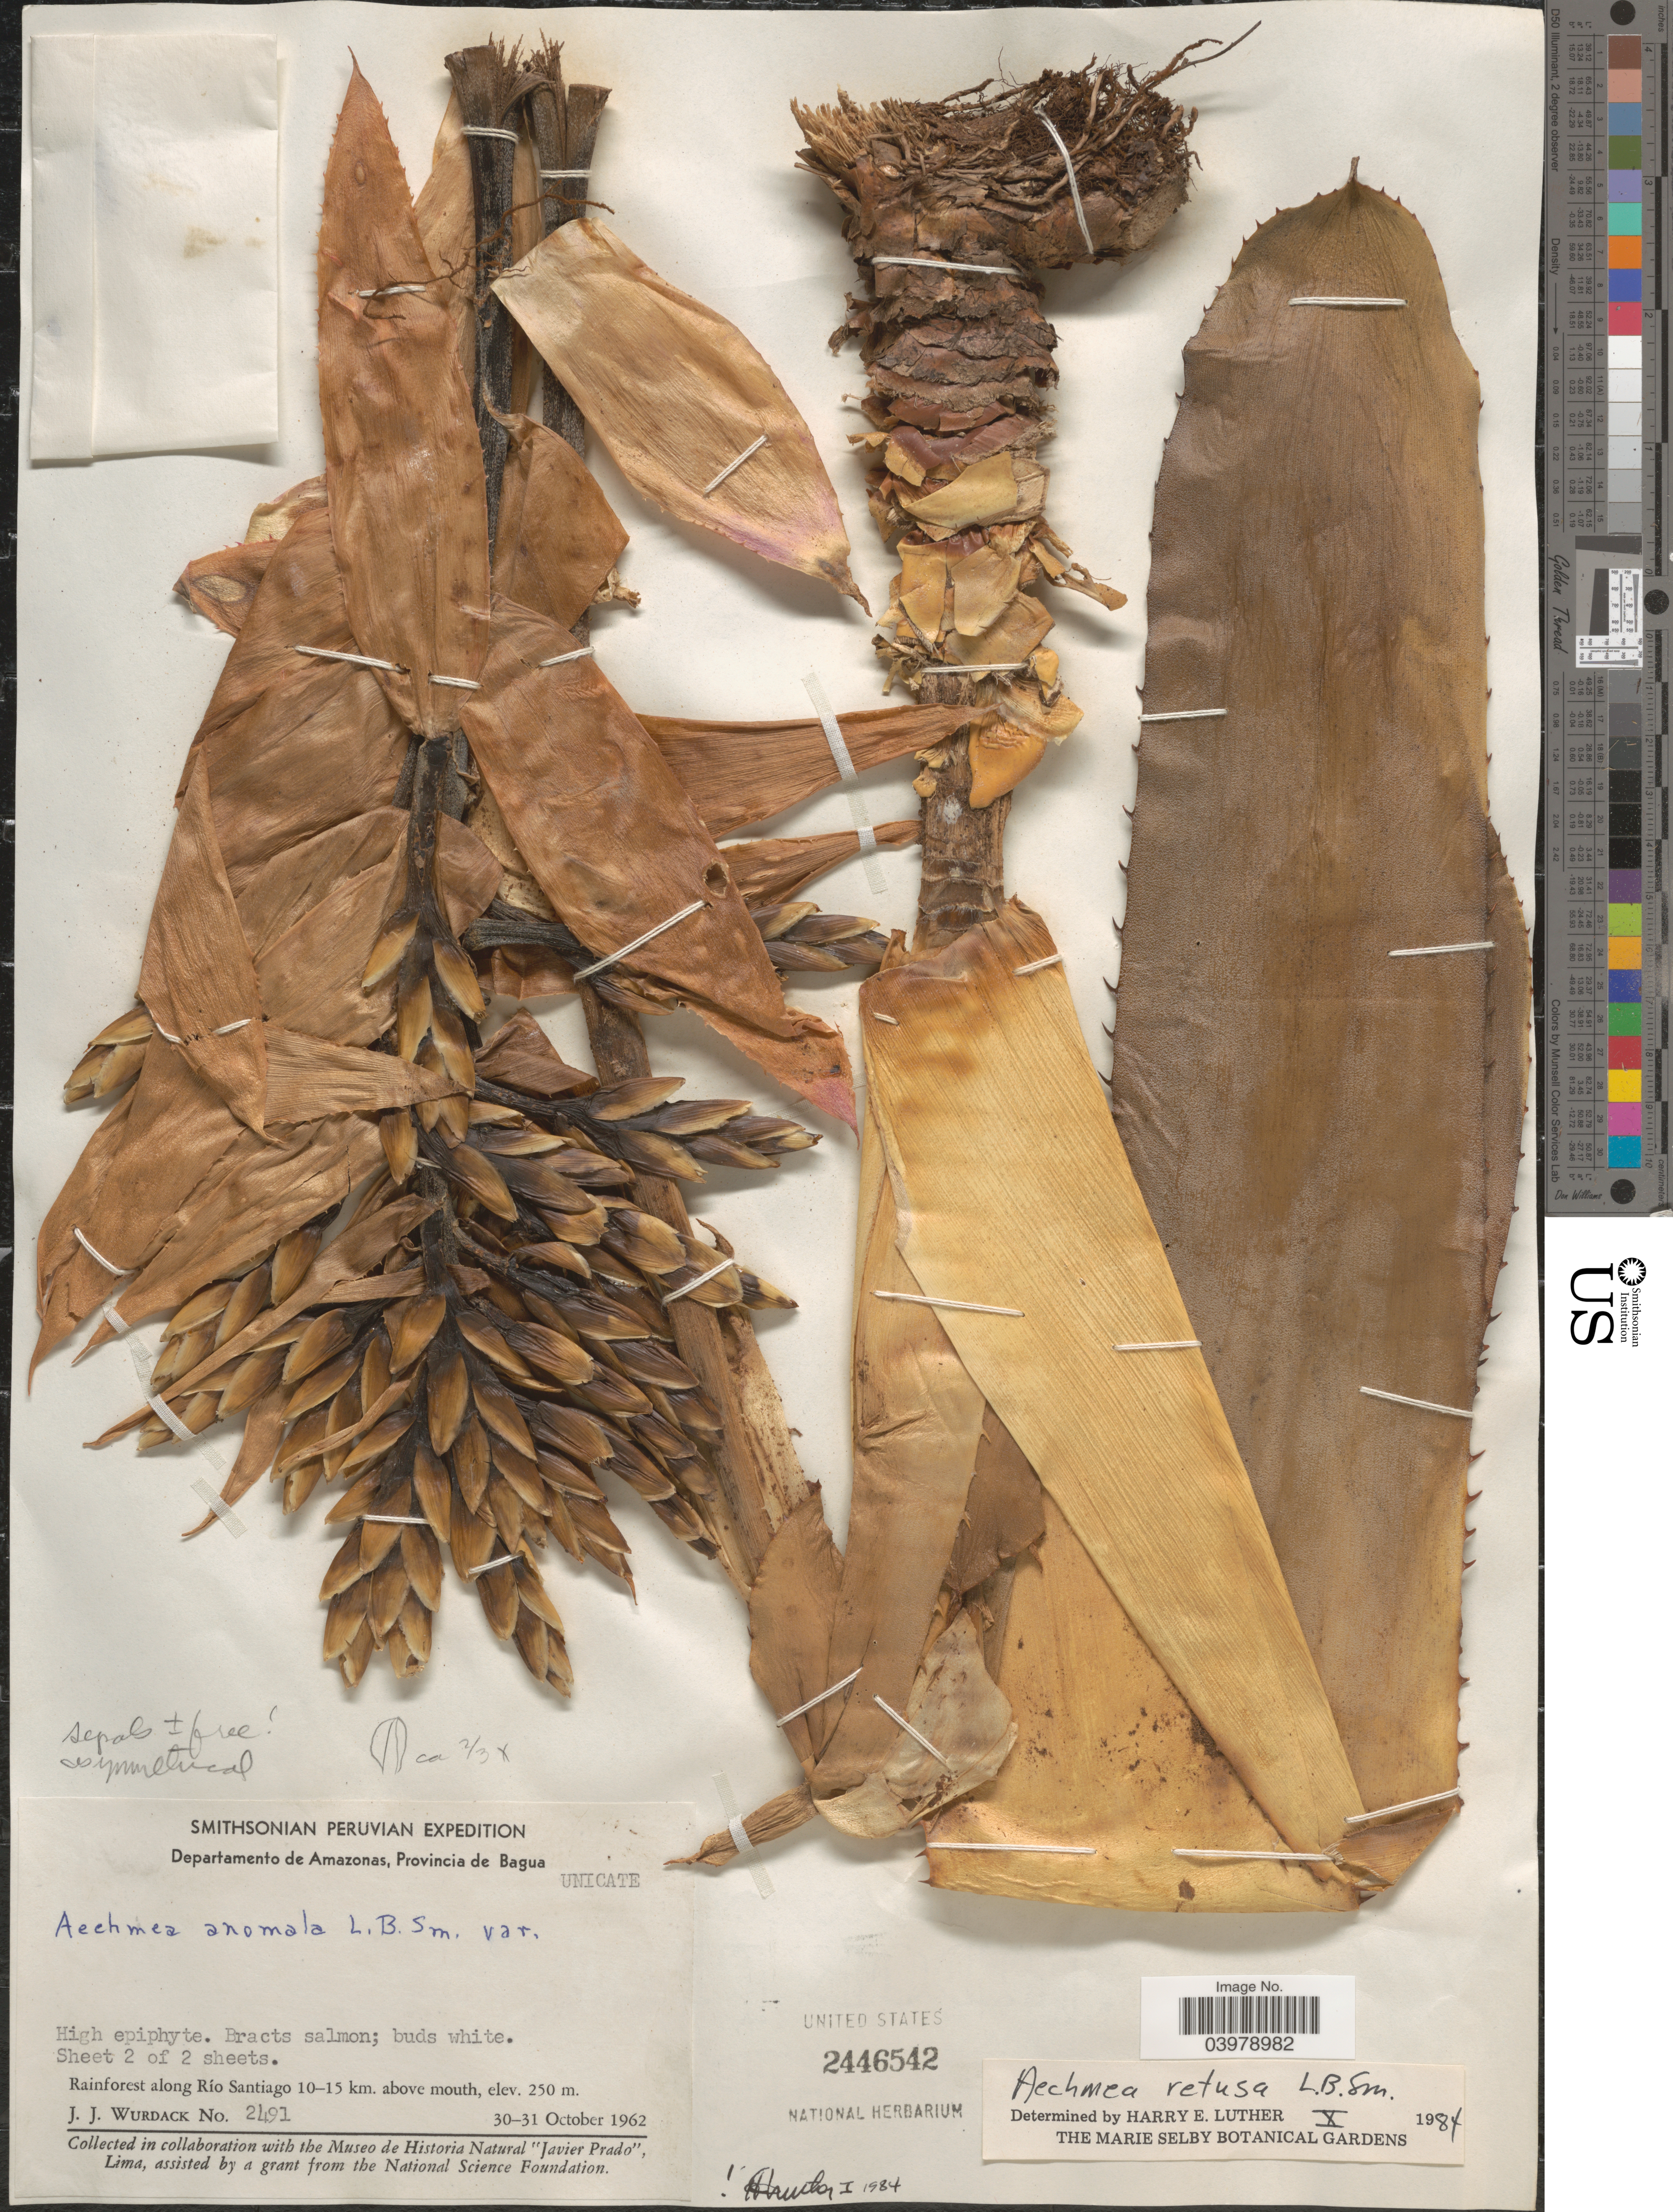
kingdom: Plantae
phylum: Tracheophyta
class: Liliopsida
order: Poales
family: Bromeliaceae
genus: Aechmea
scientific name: Aechmea anomala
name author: L.B. Sm.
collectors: J. J. Wurdack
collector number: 2491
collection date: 1962-10-30/1962-10-31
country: Peru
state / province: Amazonas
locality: Departamento de Amazonas, Provincia de Bagua. Rainforest along Río Santiago 10-15 km. above mouth.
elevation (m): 250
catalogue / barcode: US 2446542